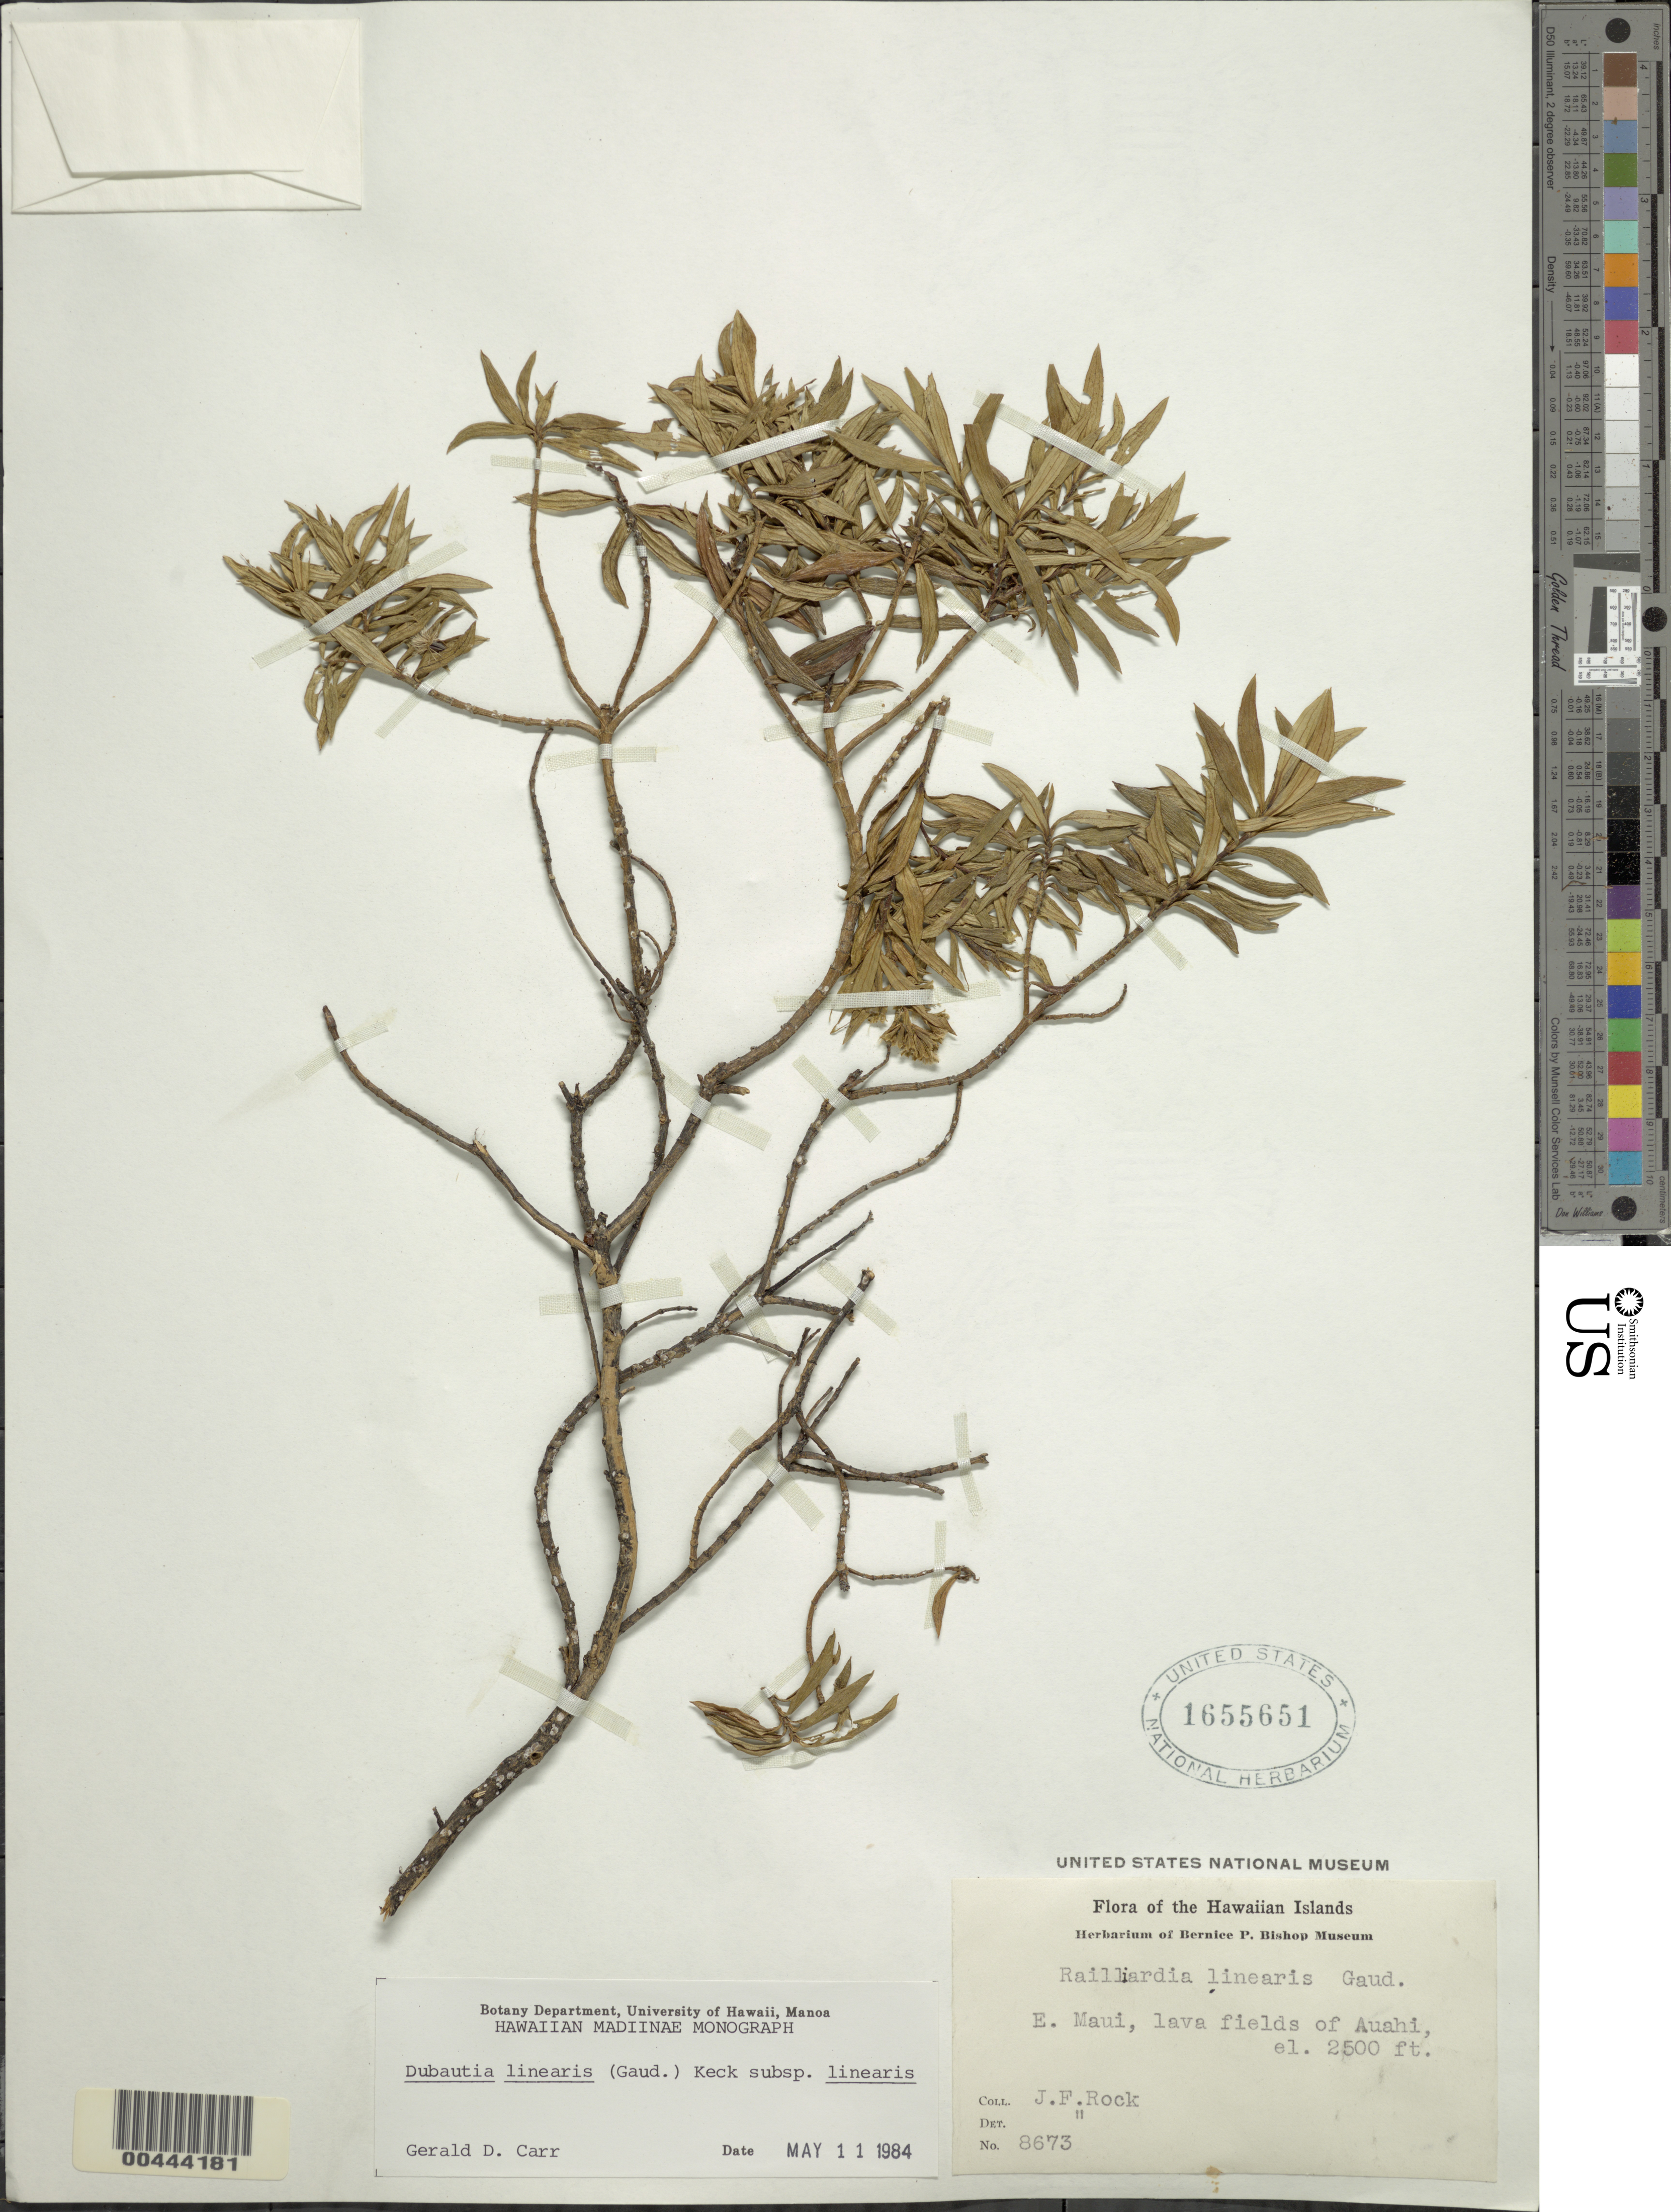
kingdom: Plantae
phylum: Tracheophyta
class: Magnoliopsida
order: Asterales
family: Asteraceae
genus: Dubautia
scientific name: Dubautia linearis subsp. linearis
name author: (Gaudich.) D.D. Keck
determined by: Carr, G. D.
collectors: J. F. Rock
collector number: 8673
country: United States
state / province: Hawaii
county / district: Maui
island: Maui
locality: E Maui, lava fields of Auahi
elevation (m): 762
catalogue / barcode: US 1655651